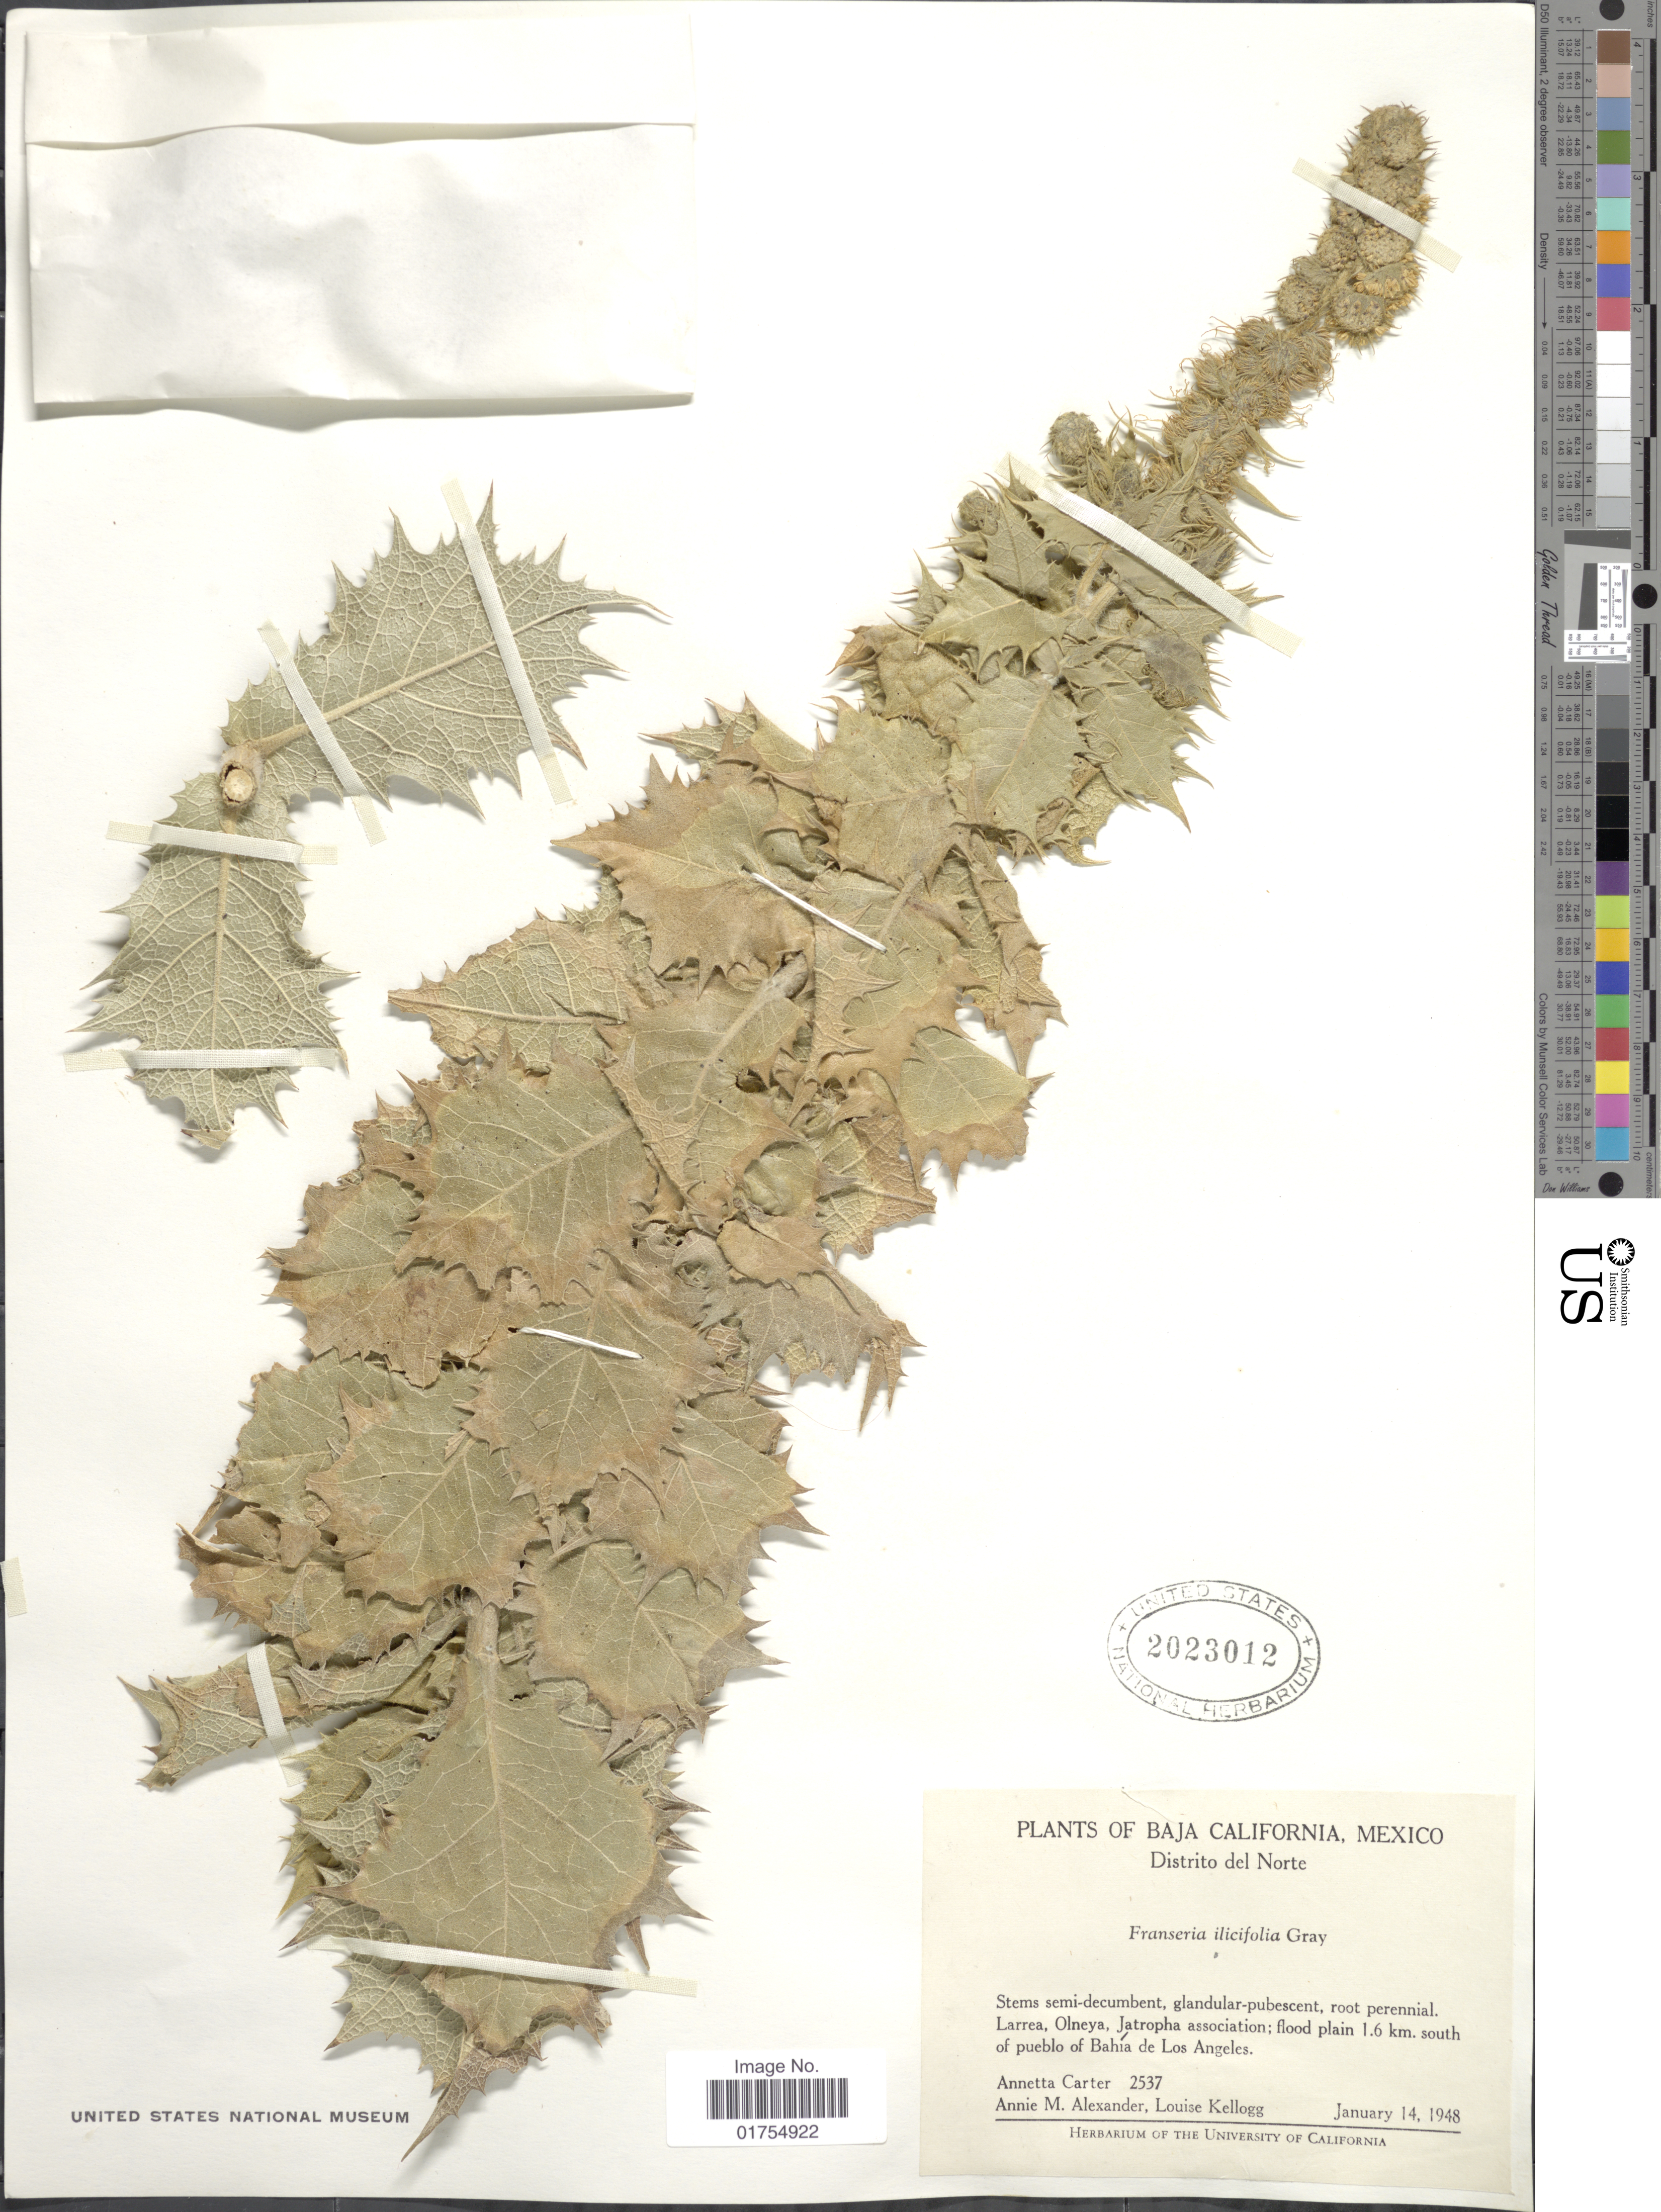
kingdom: Plantae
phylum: Tracheophyta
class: Magnoliopsida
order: Asterales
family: Asteraceae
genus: Franseria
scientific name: Franseria ilicifolia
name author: A. Gray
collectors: A. M. Carter, A. M. Alexander & L. Kellogg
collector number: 2537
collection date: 1948-01-14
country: Mexico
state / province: Baja California Norte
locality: Distrito del Norte. 1.6 km south of Pueblo of Bahia de Los Angeles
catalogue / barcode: US 2023012